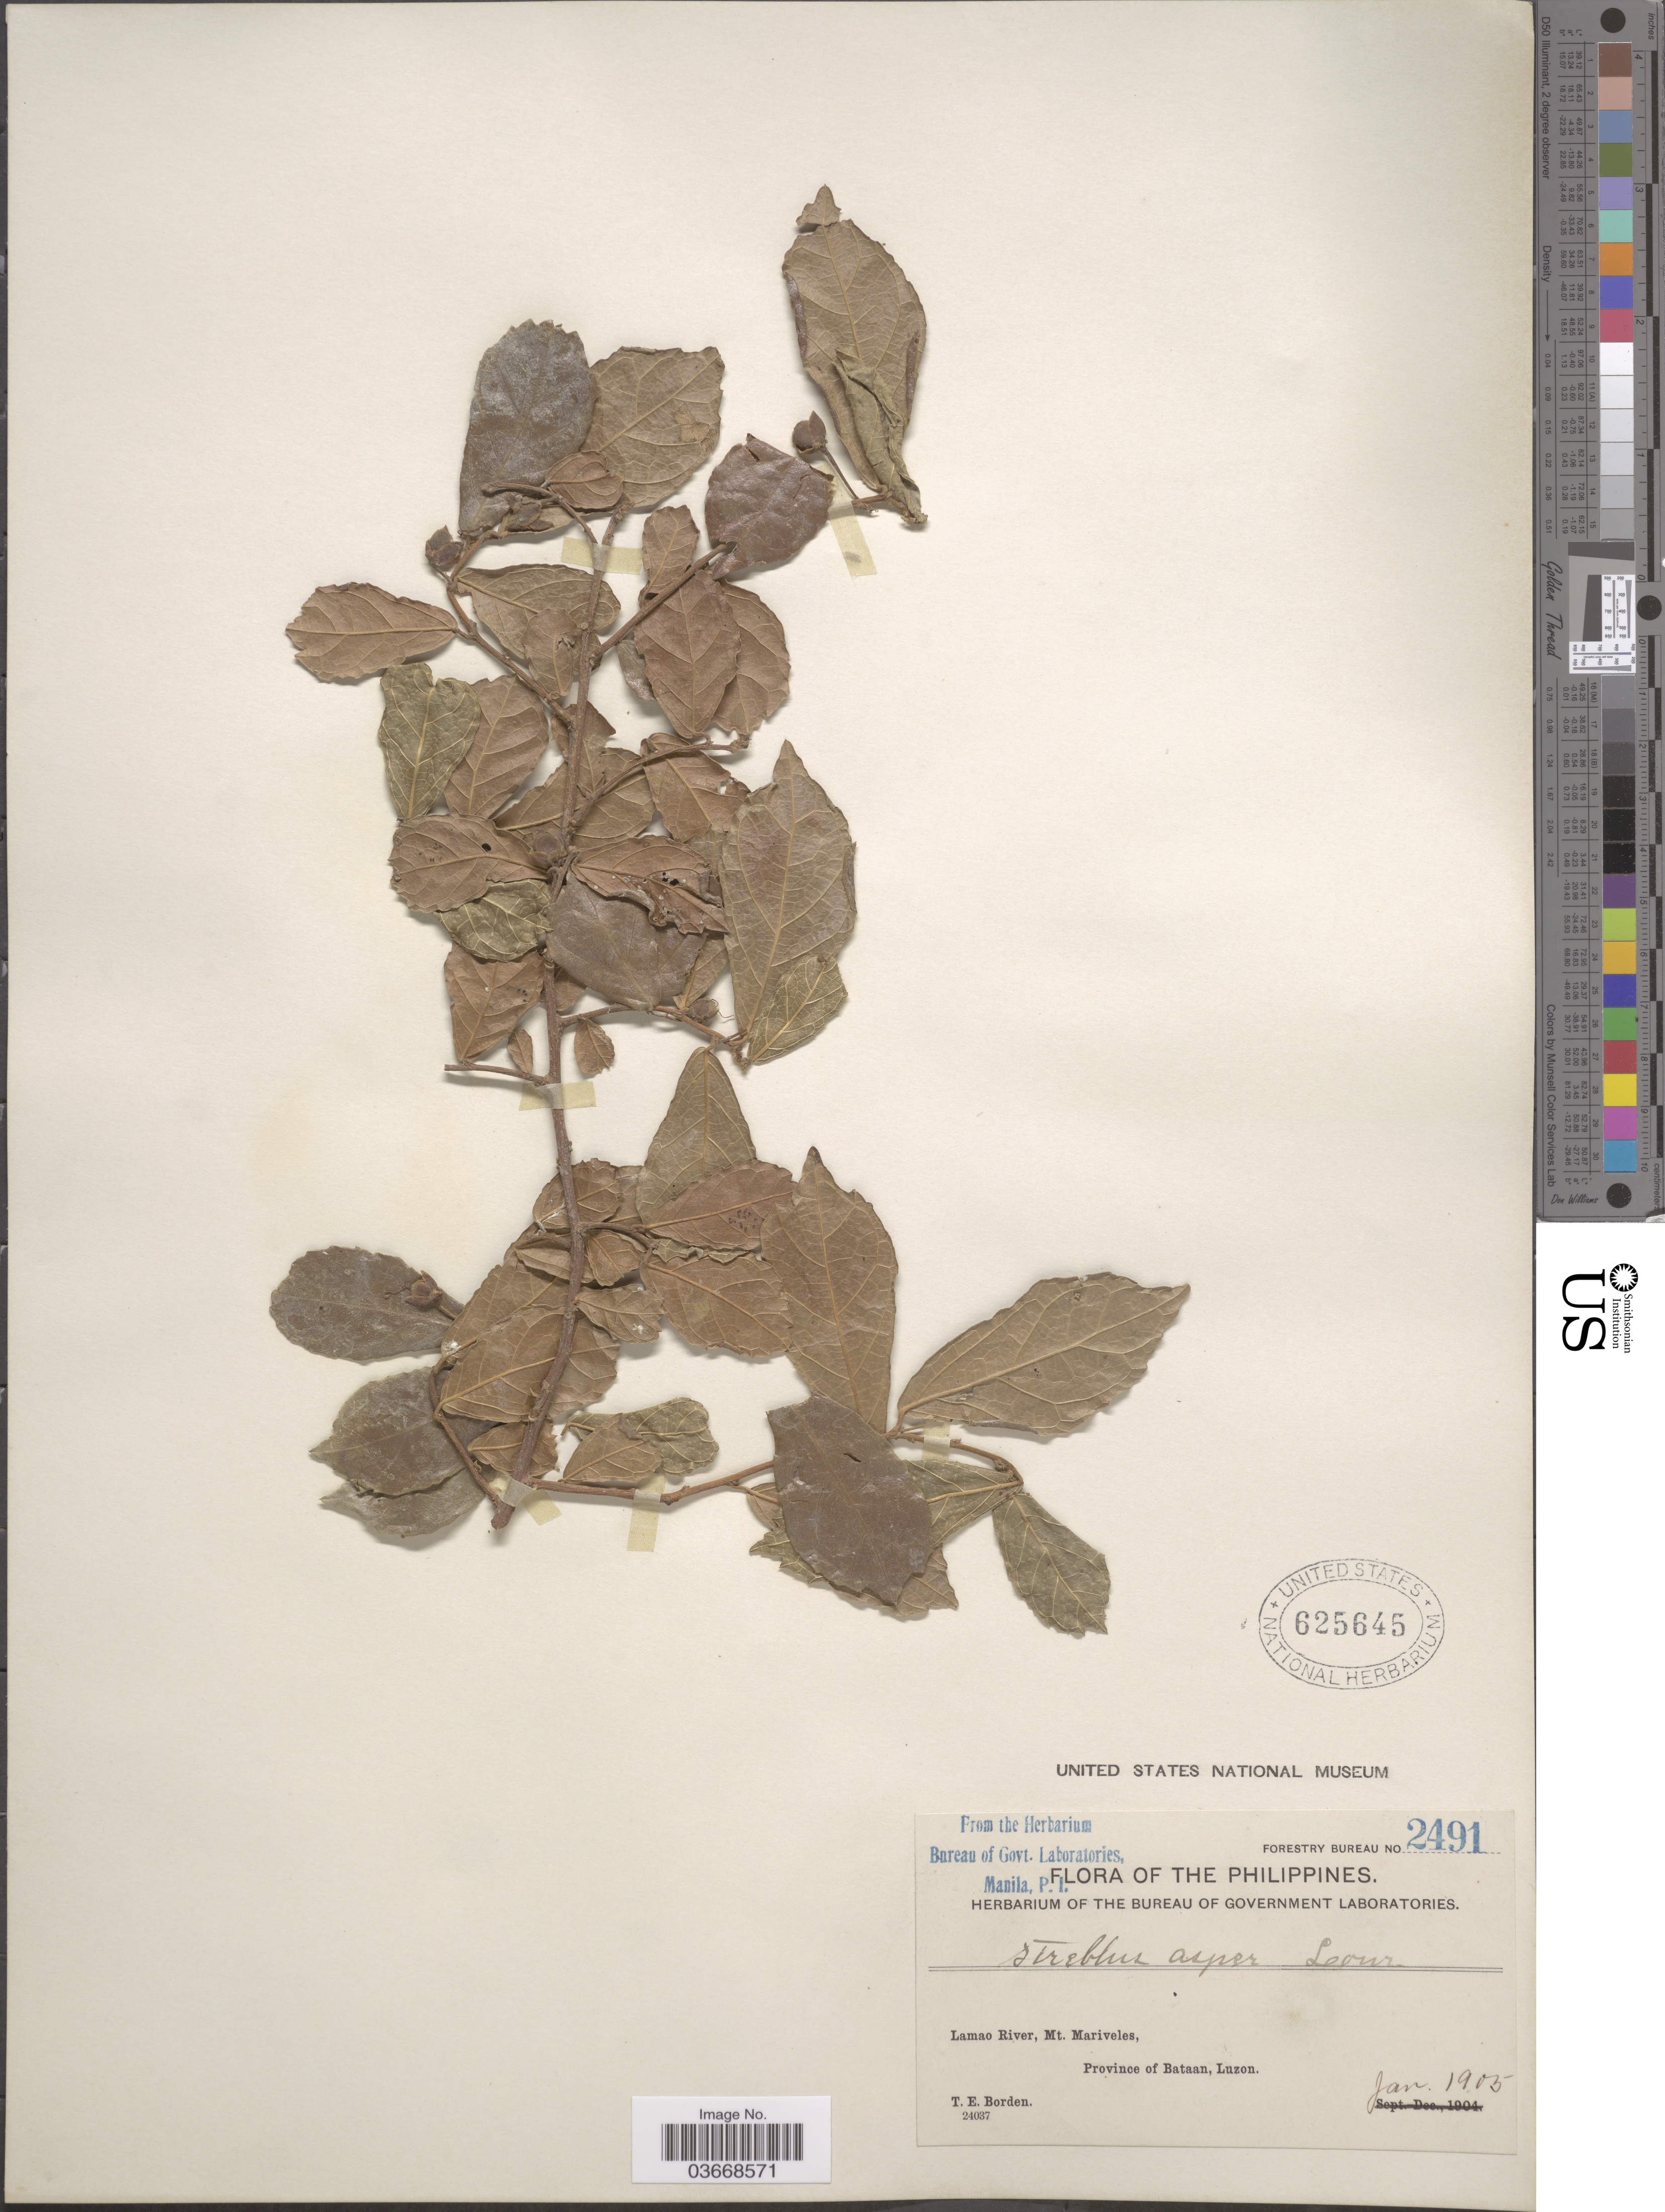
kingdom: Plantae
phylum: Tracheophyta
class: Magnoliopsida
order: Rosales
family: Moraceae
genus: Streblus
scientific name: Streblus asper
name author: Lour.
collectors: T. E. Borden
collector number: Forestry Bureau 2491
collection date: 1905-01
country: Philippines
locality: Lamao River, Mt. Mariveles, Province of Bataan, Luzon.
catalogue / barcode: US 625645